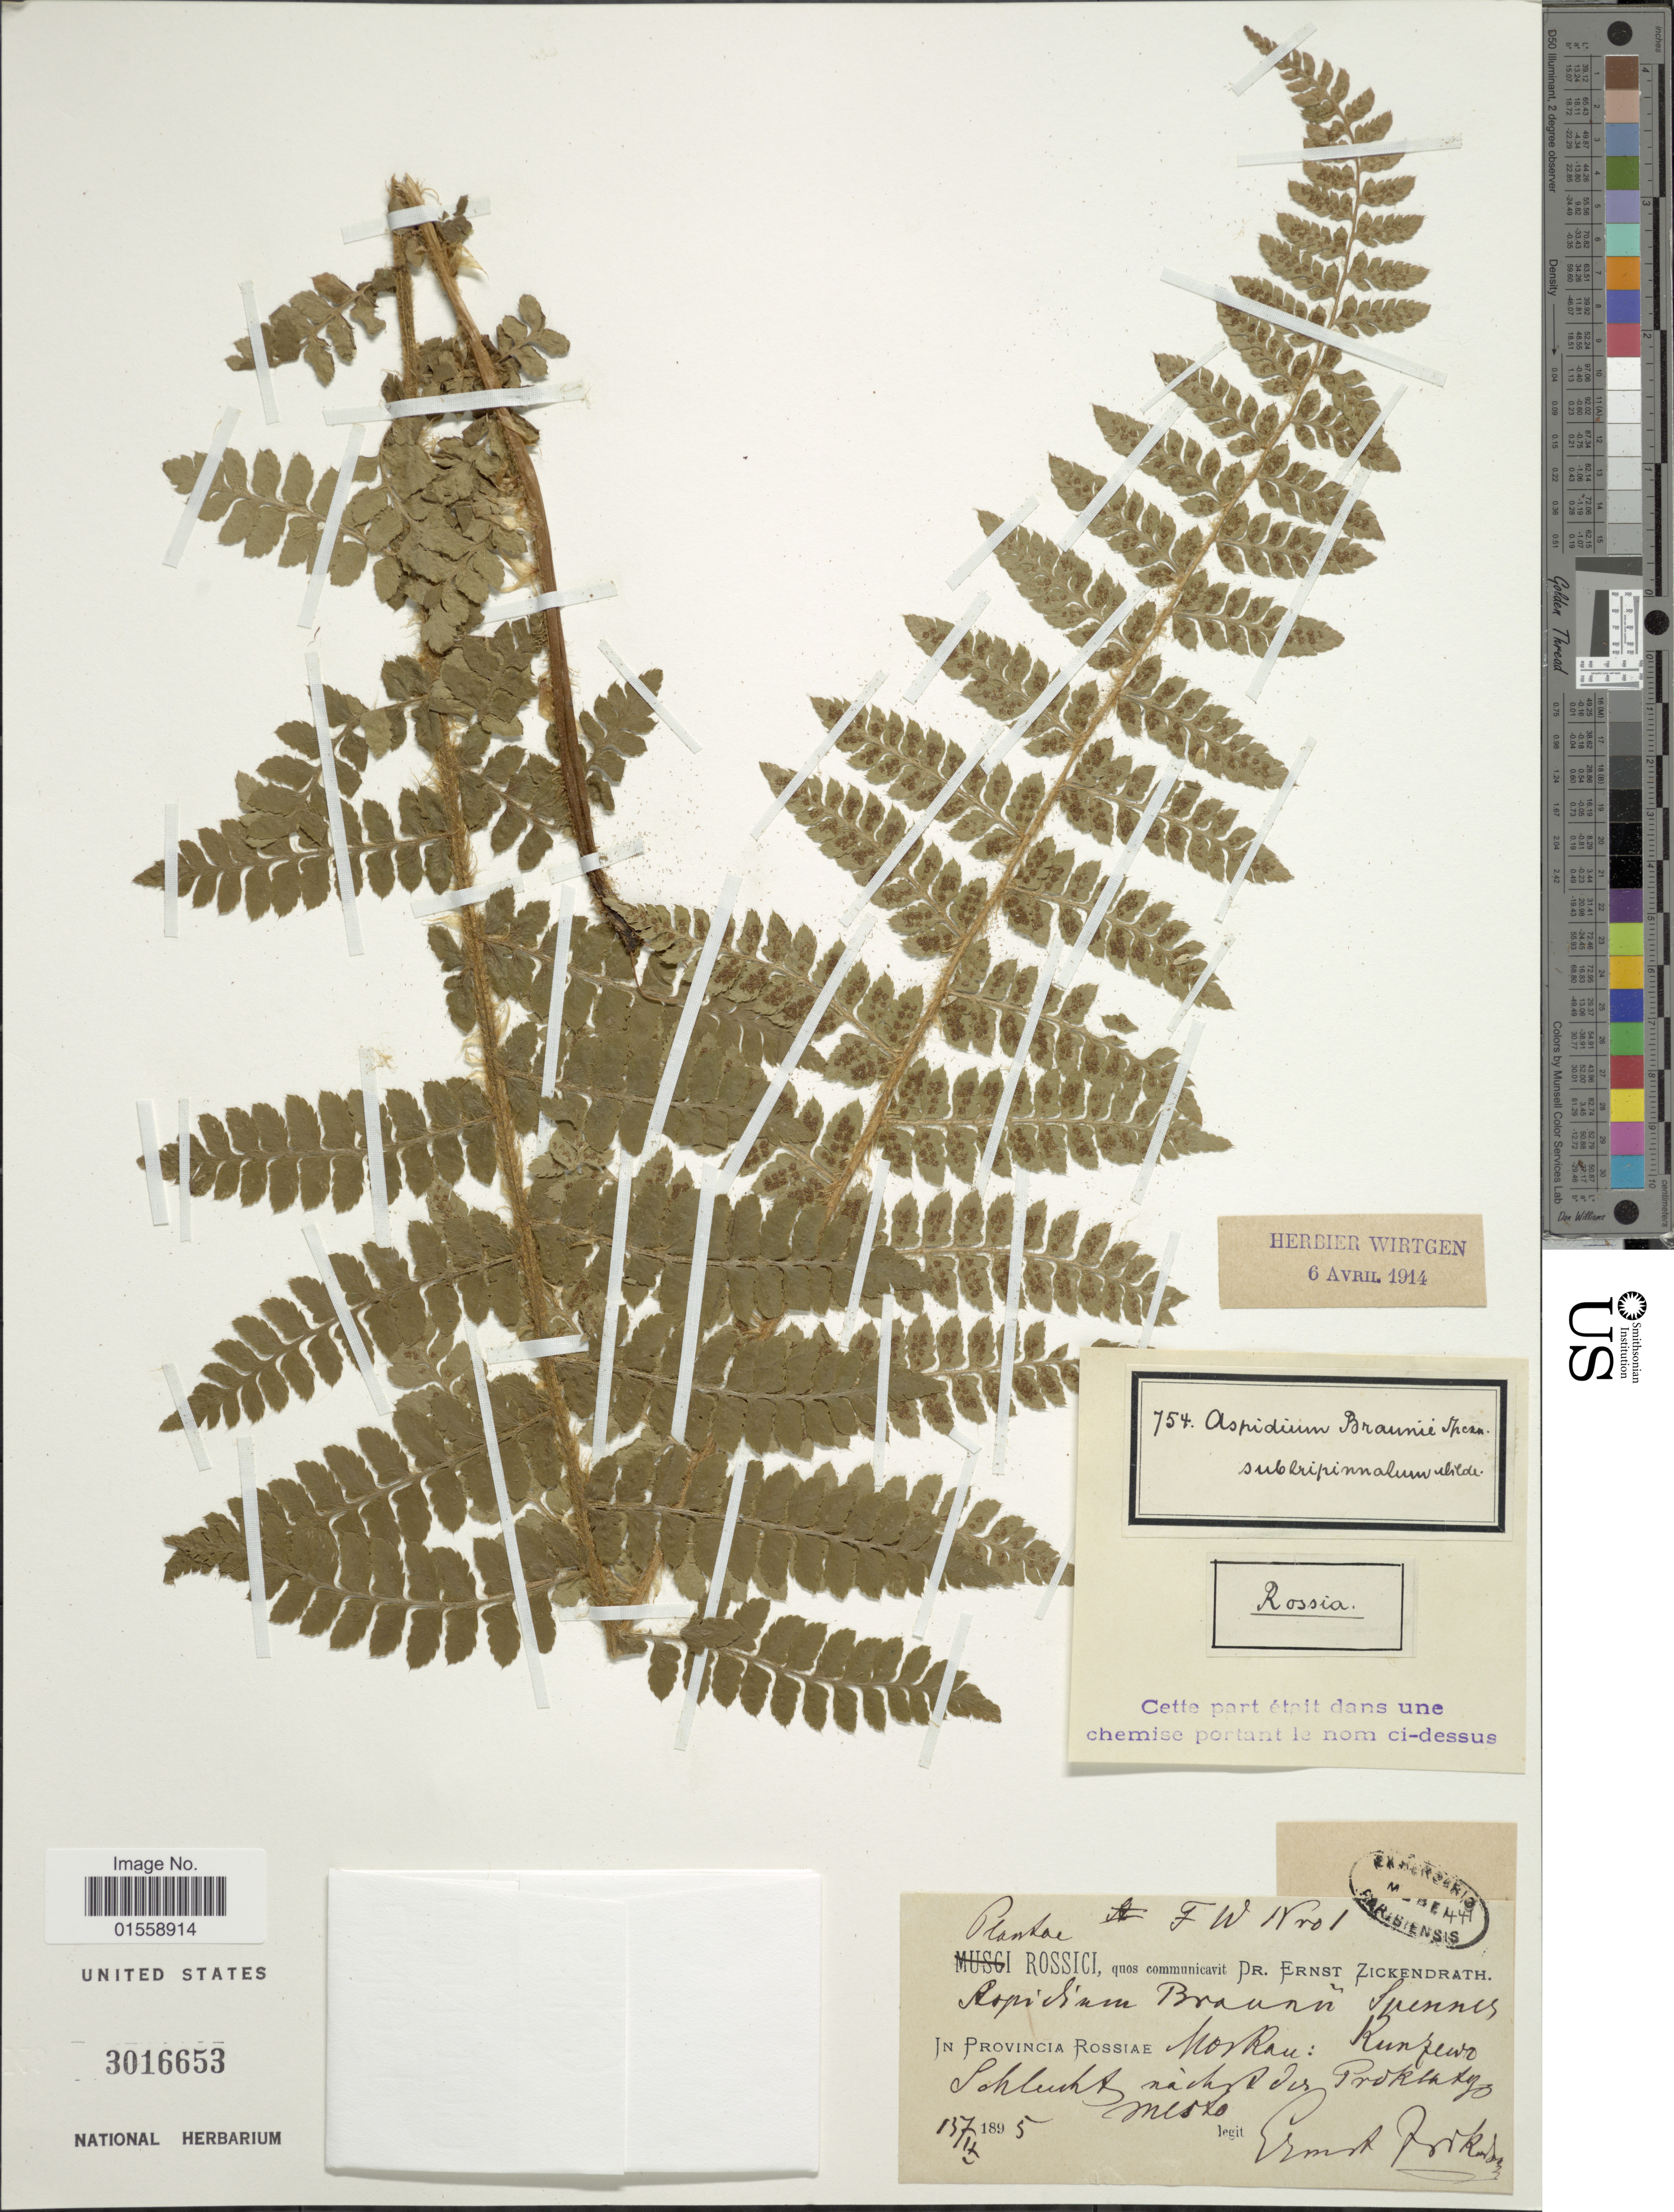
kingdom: Plantae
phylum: Tracheophyta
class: Polypodiopsida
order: Polypodiales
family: Dryopteridaceae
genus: Polystichum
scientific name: Polystichum braunii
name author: (Spenn.) Fée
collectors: E. Zickendrath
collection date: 1895-07-13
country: Russian Federation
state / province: Moscow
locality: In province Moscow, Kuntsevo, gorge after Proklyatyoe Mesto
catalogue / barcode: US 3016653